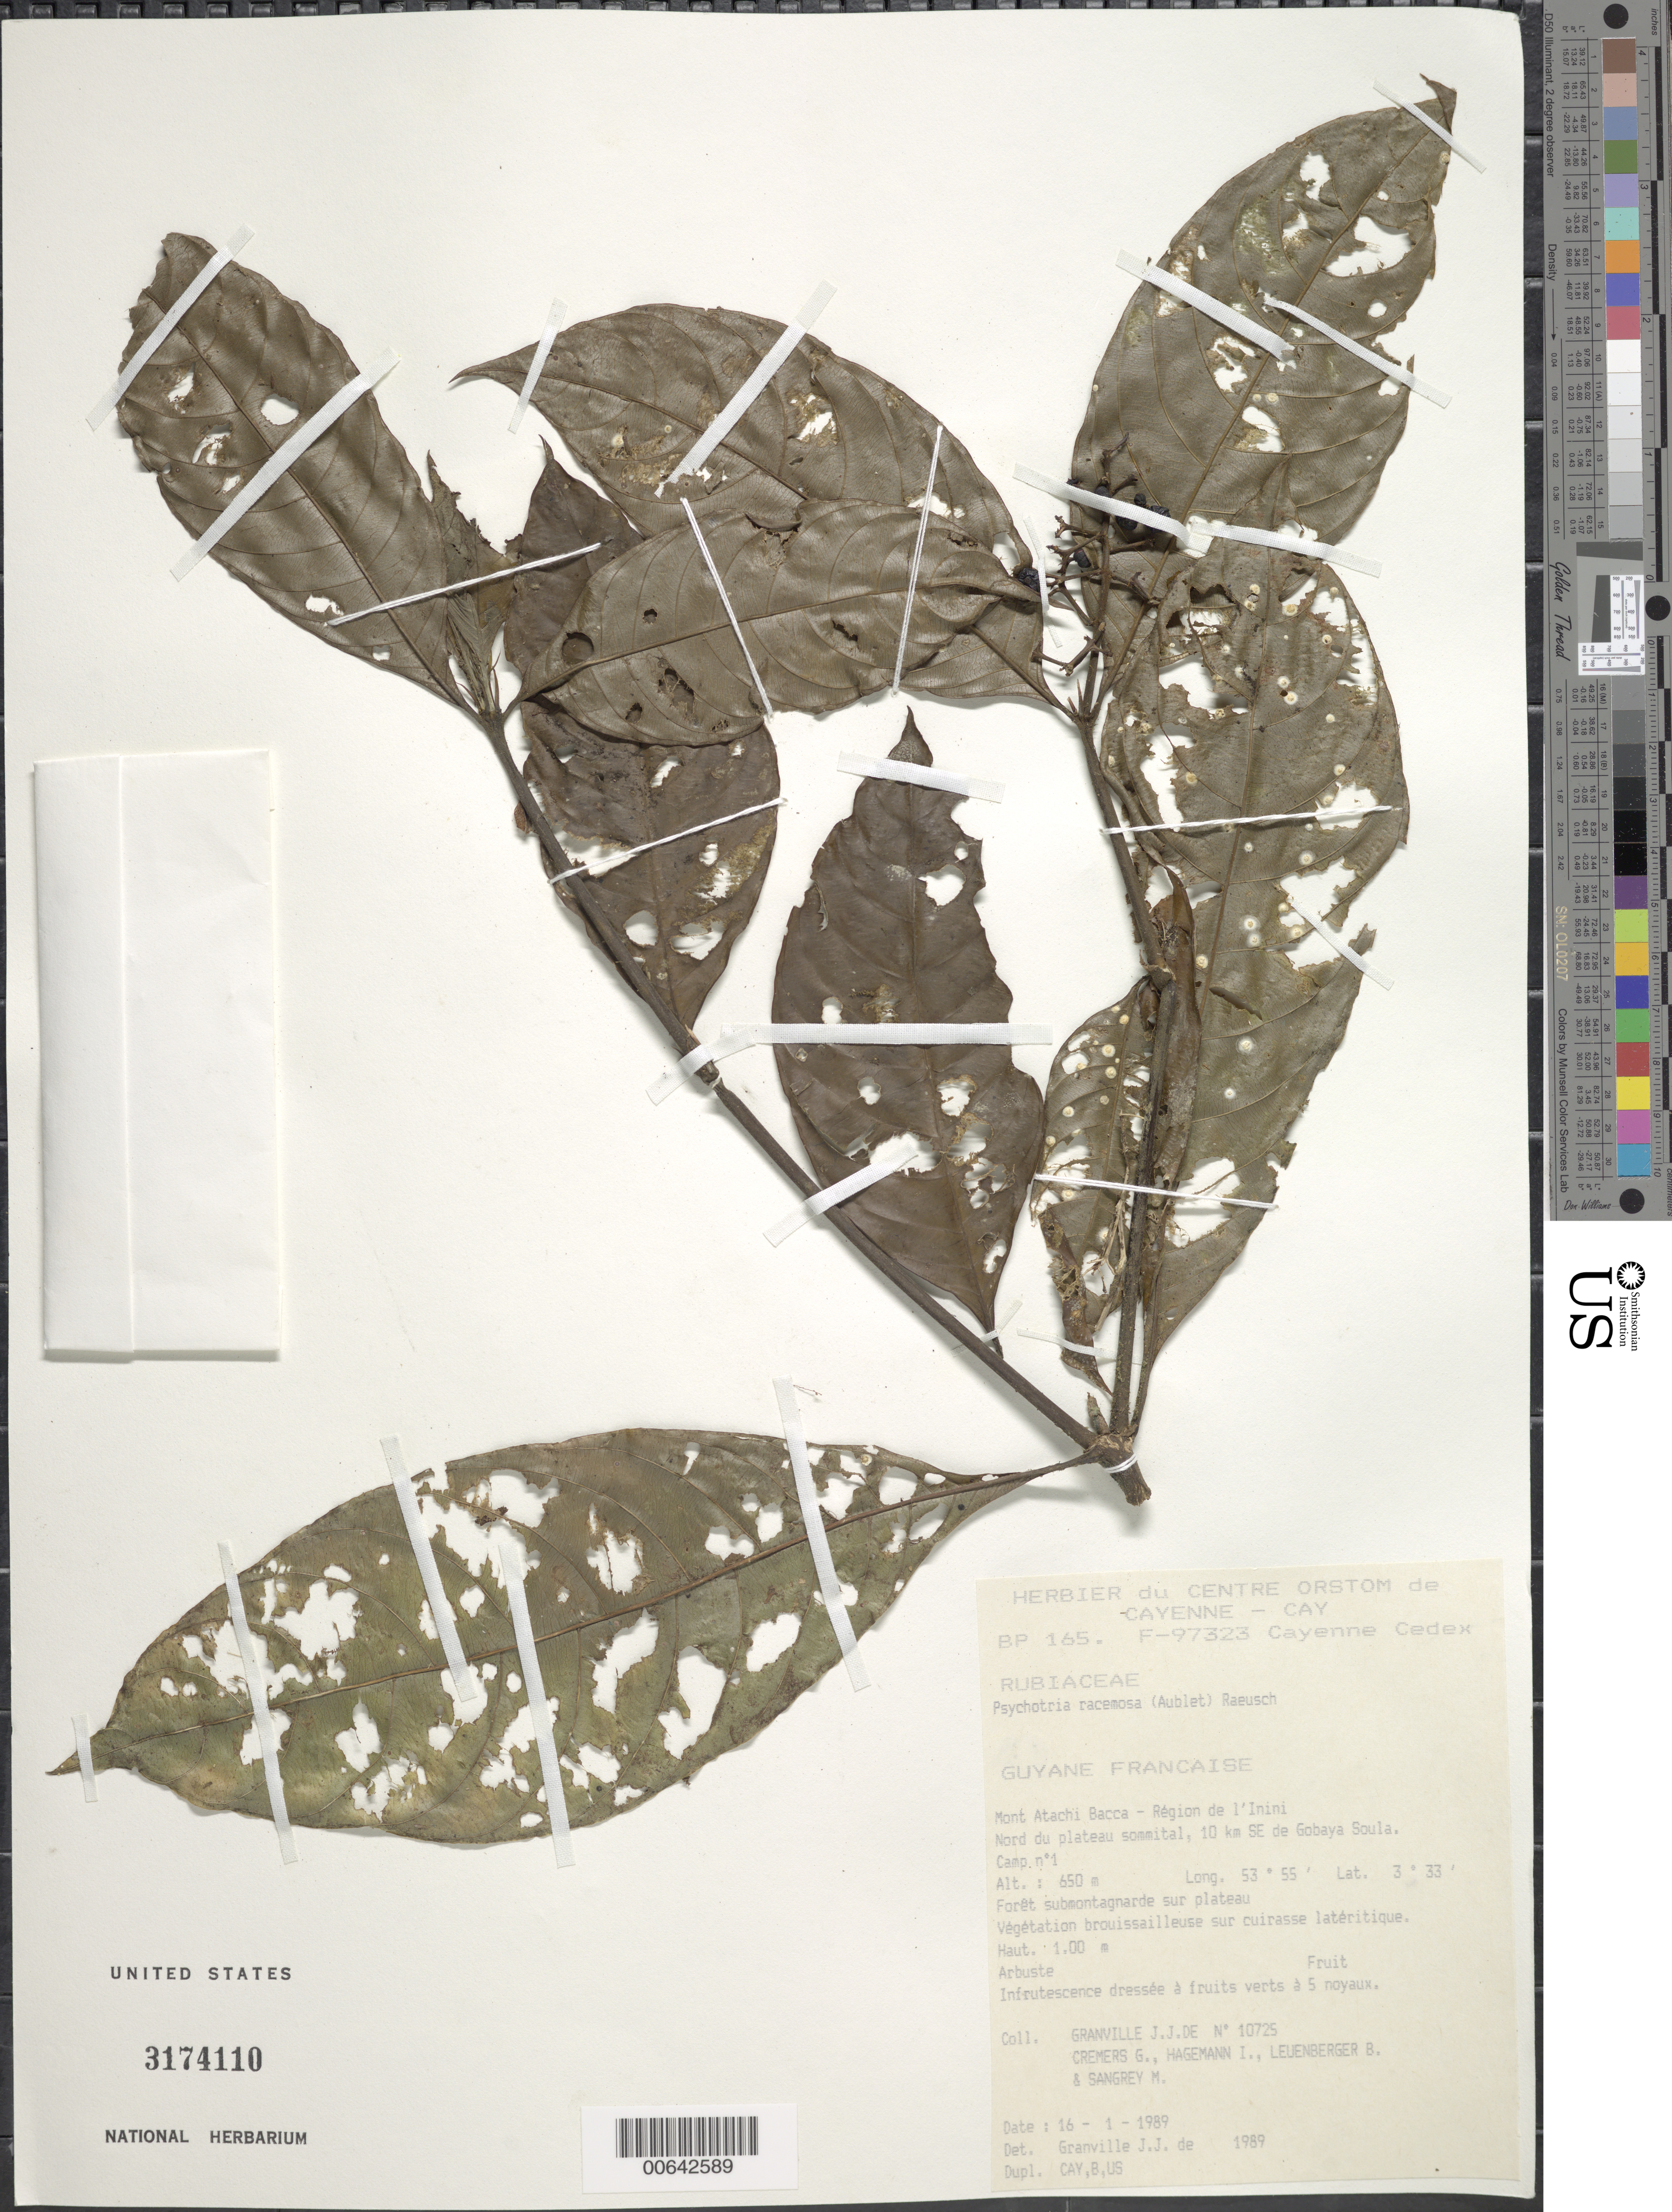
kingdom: Plantae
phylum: Tracheophyta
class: Magnoliopsida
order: Gentianales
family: Rubiaceae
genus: Palicourea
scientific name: Palicourea racemosa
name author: (Aubl.) Borhidi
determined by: Kirkbride, J. H., Jr.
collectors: J.-J. de Granville, G. Cremers, J. Hagemann, B. E. Leuenberger & M. S. Sangrey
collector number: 10725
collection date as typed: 16-Jan-89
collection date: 1989-01-16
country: French Guiana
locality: Mont Atachi Bacca, région de l'Inini. Nord du plateau sommital, 10 km SE de Gobaya Soula. Camp no. 1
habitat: Forêt submontagnarde sur plateau. Vegetation broussailleuse sur cuirasse lateritique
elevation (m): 650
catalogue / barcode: US 3174110